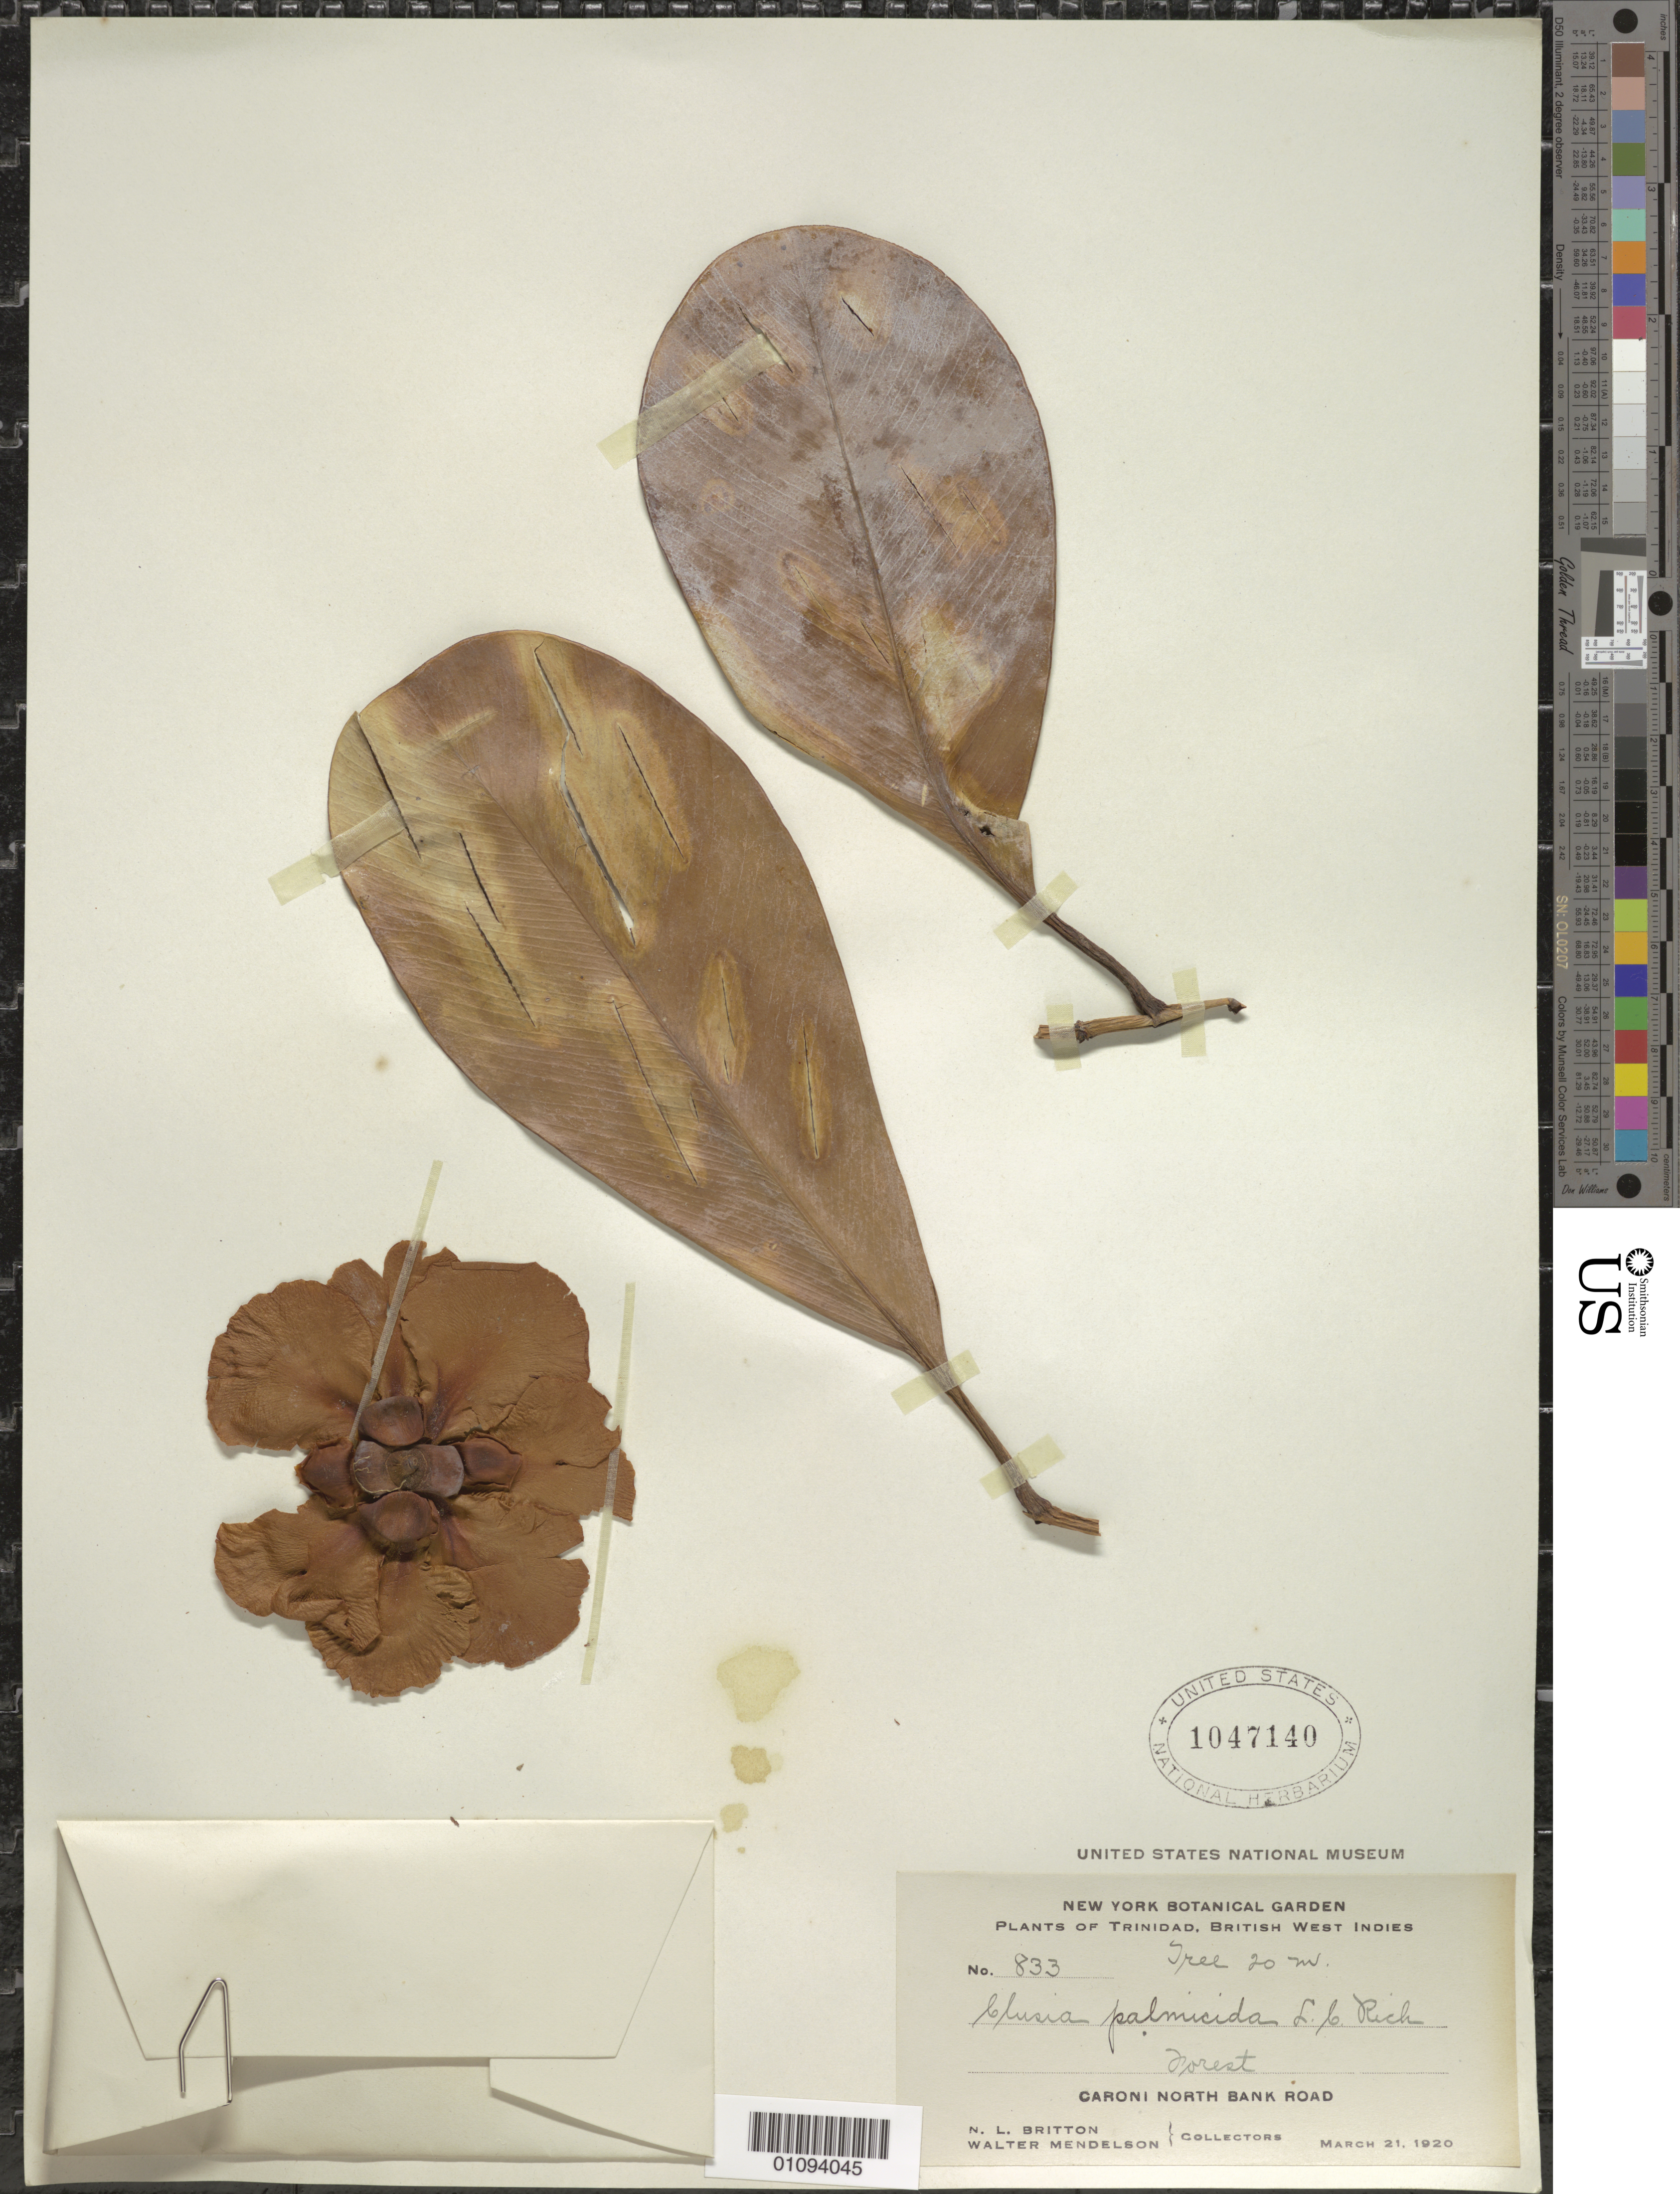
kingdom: Plantae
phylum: Tracheophyta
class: Magnoliopsida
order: Malpighiales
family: Clusiaceae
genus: Clusia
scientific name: Clusia palmicida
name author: Rich.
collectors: N. Britton & W. Mendelson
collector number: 833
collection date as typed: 21 Mar 1920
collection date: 1920-03-21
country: Trinidad and Tobago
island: Trinidad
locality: Caroni N Bank Road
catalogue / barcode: US 1047140